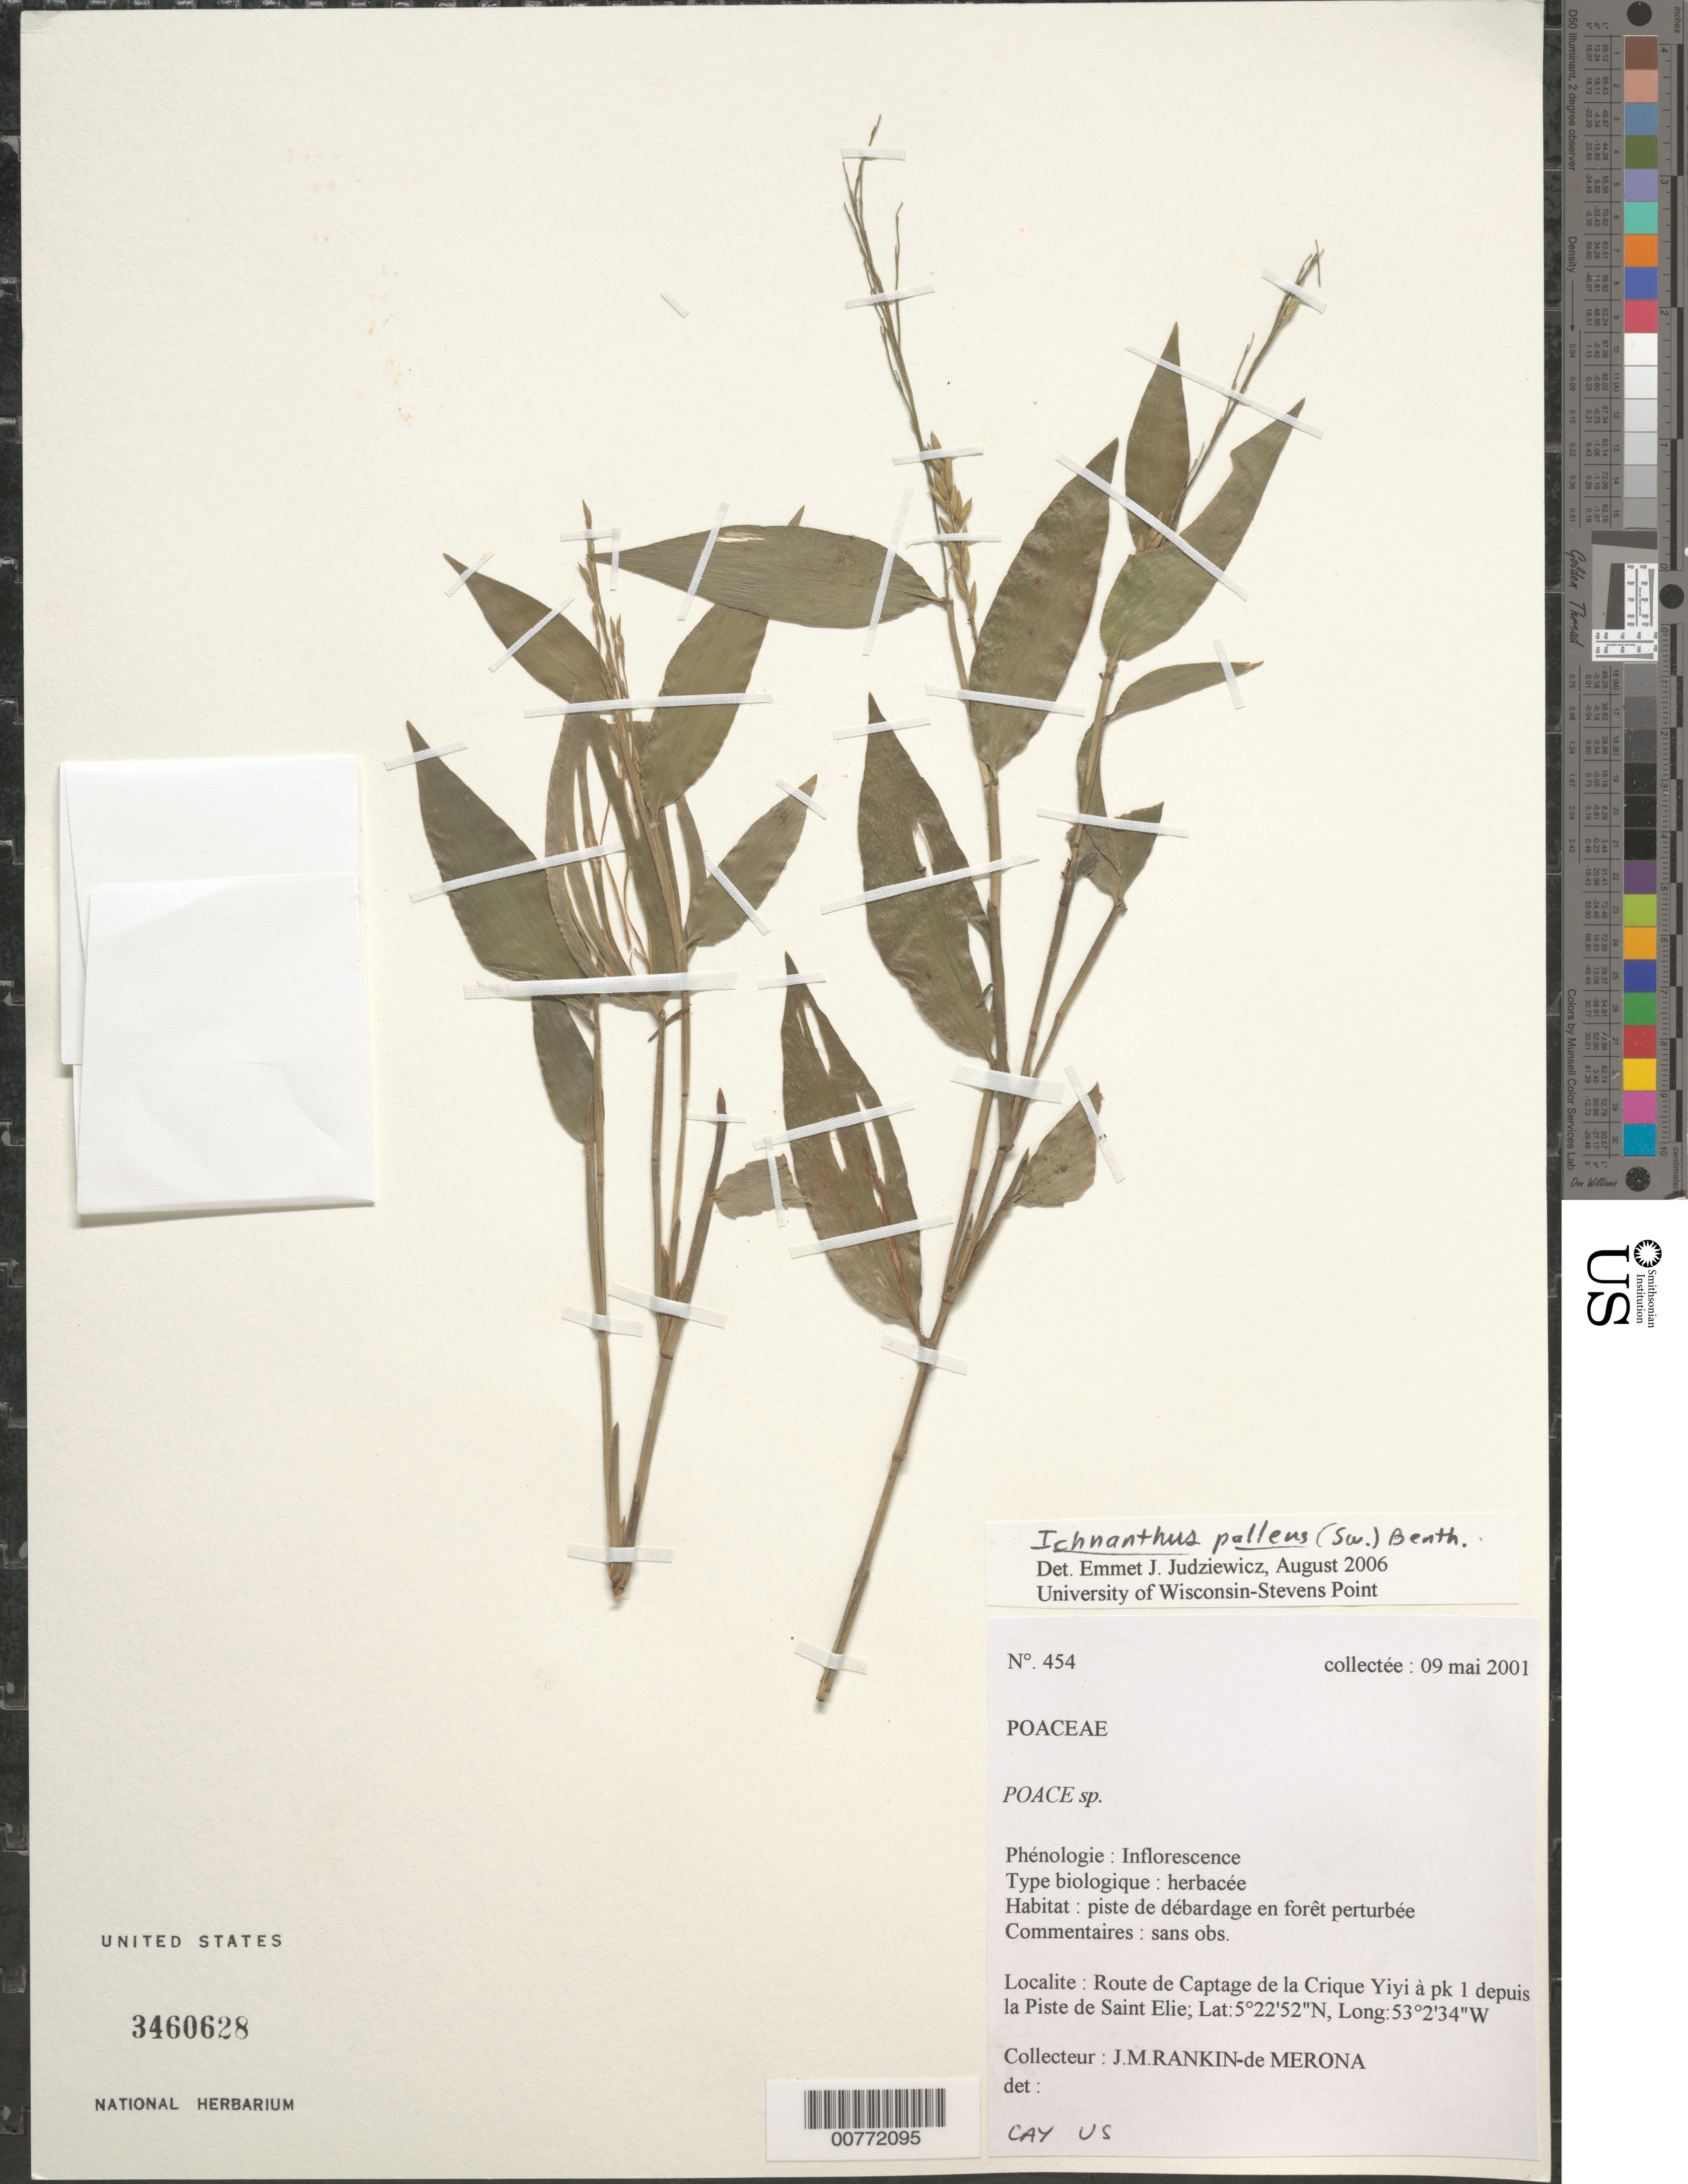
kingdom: Plantae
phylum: Tracheophyta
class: Liliopsida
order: Poales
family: Poaceae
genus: Ichnanthus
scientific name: Ichnanthus pallens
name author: (Sw.) Munro ex Benth.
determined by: Judziewicz, E. J.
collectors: J. Rankin-de Merona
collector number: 454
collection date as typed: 9-May-01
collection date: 2001-05-09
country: French Guiana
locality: Route de Captage de la Crique Yiyi à pk 1 depuis la Piste de Saint Elie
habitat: Piste de débardage en forêt perturbée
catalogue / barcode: US 3460628